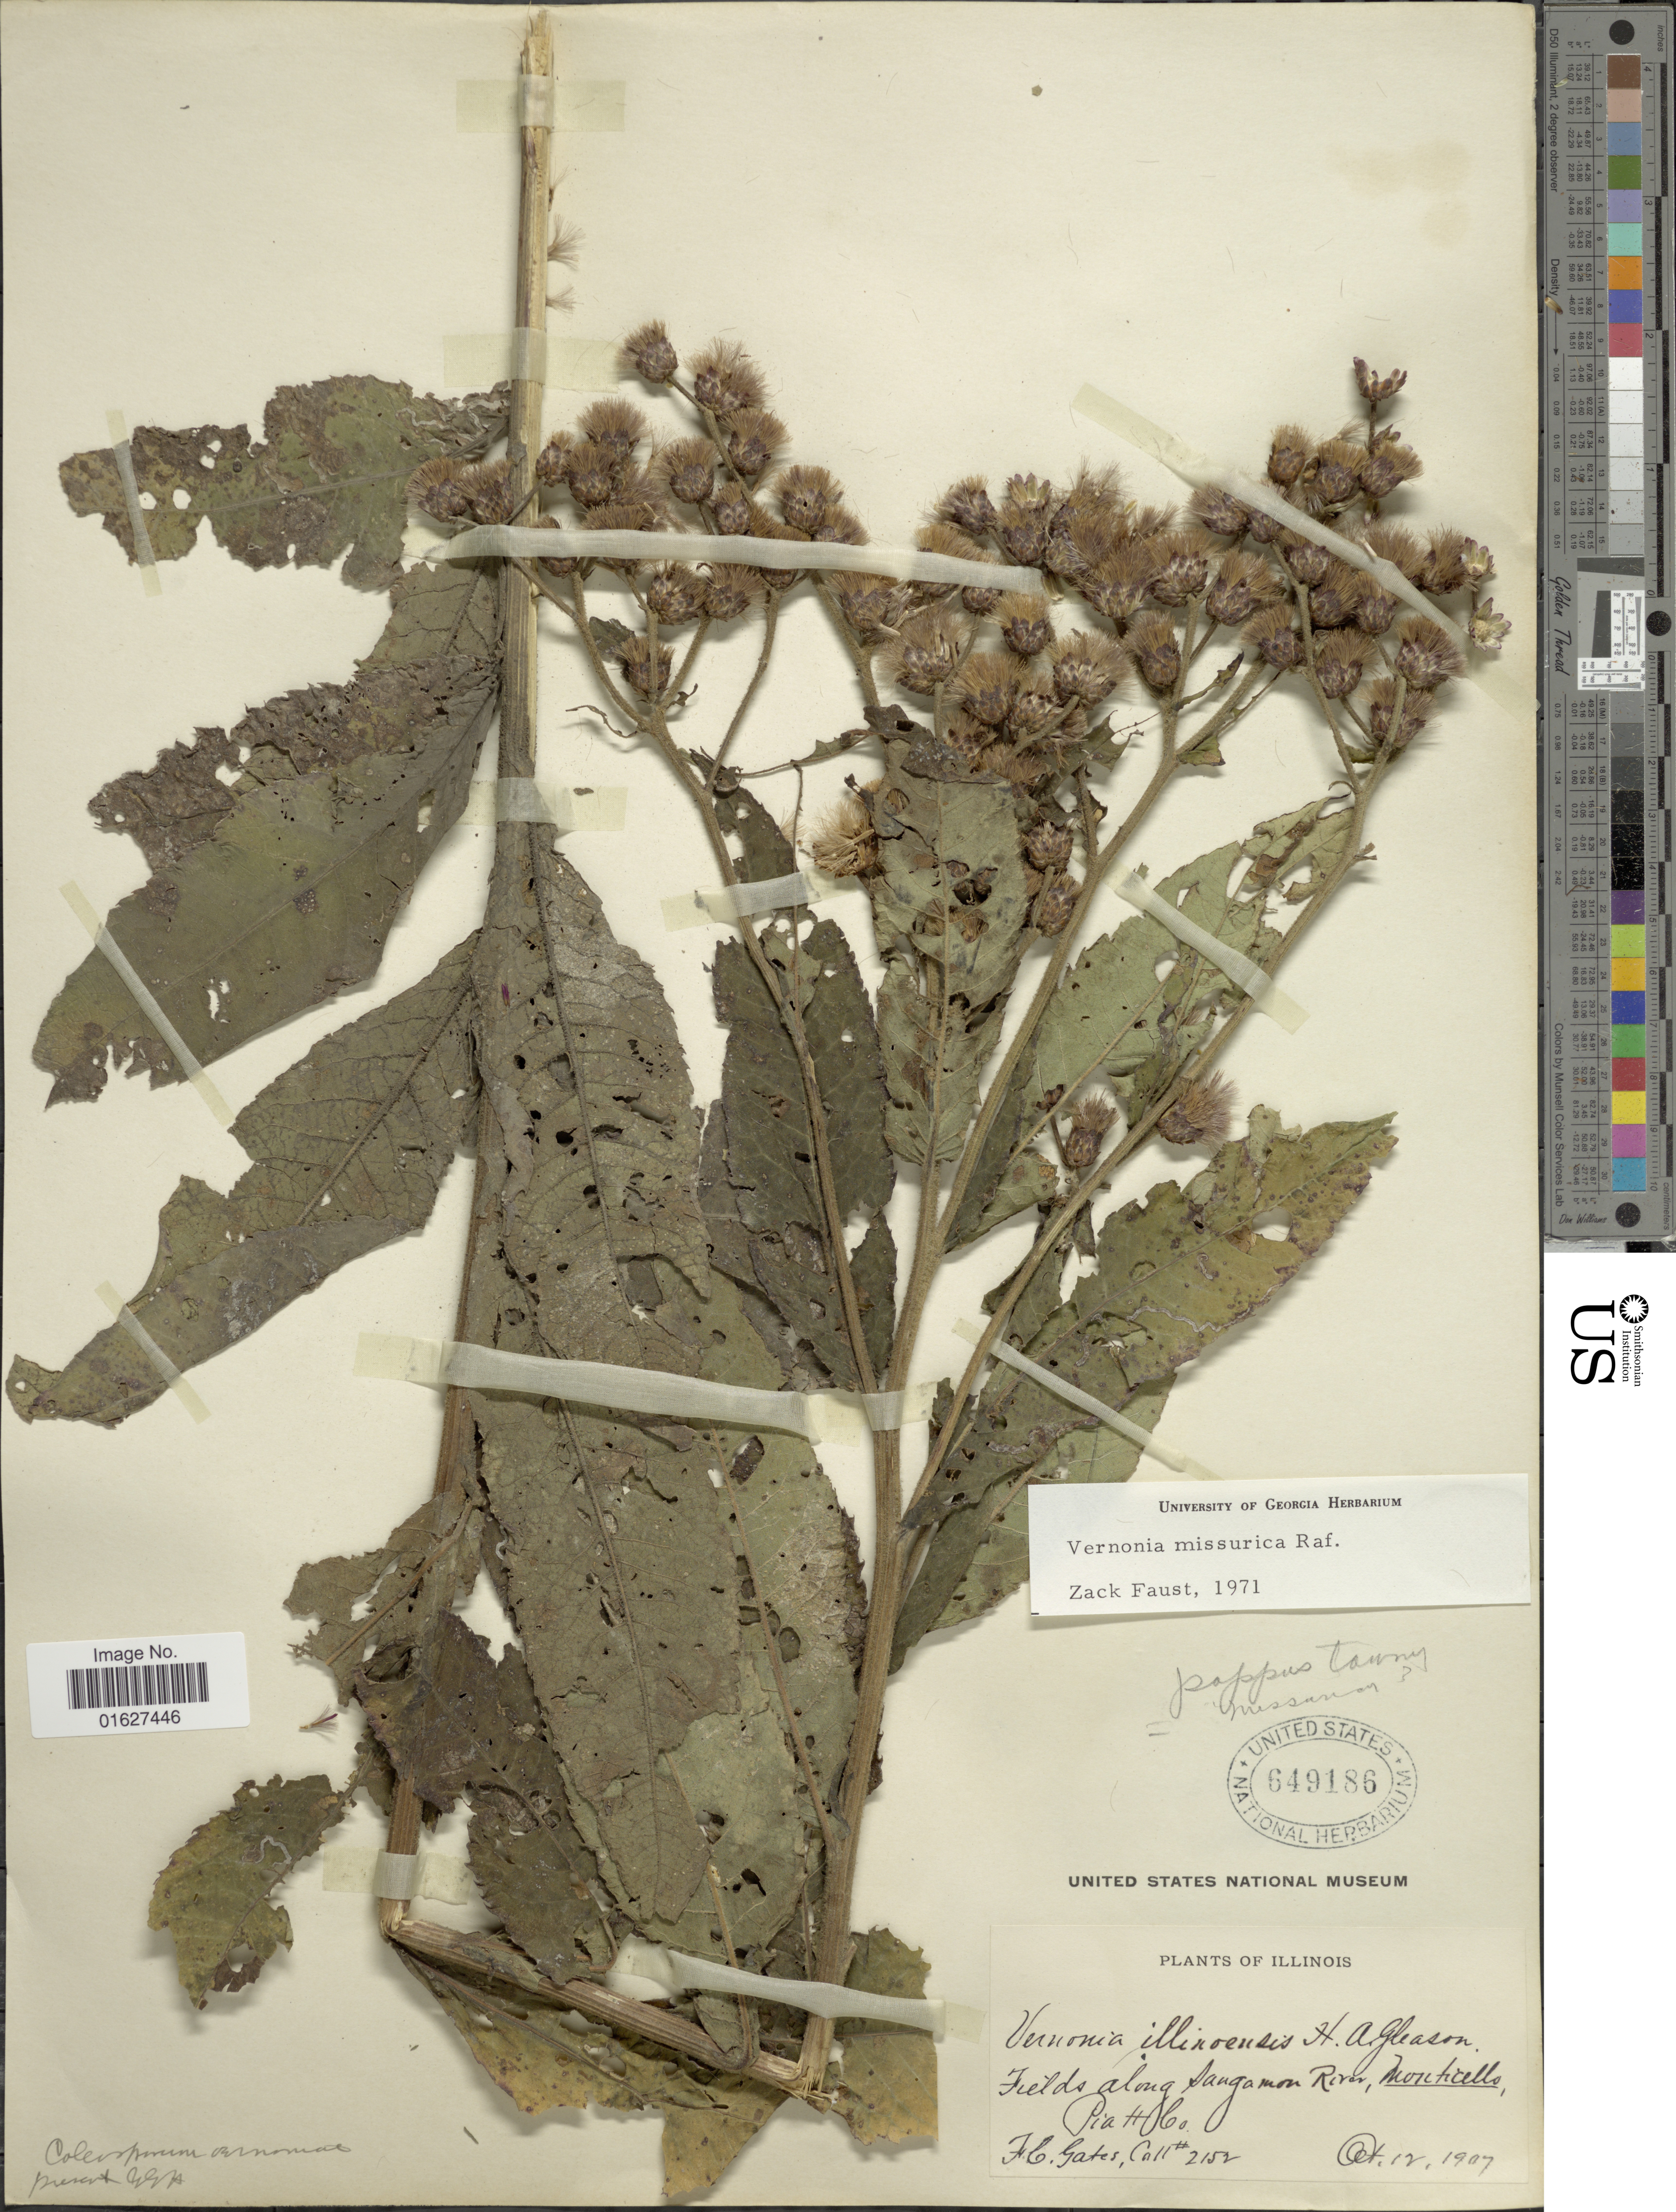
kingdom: Plantae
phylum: Tracheophyta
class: Magnoliopsida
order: Asterales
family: Asteraceae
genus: Vernonia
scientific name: Vernonia missurica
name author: Raf.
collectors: F. C. Gates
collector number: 2152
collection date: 1907-10-12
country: United States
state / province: Illinois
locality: Illinois. Fields along Sangamon River, Monticello. Piatt. Co.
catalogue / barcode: US 649186